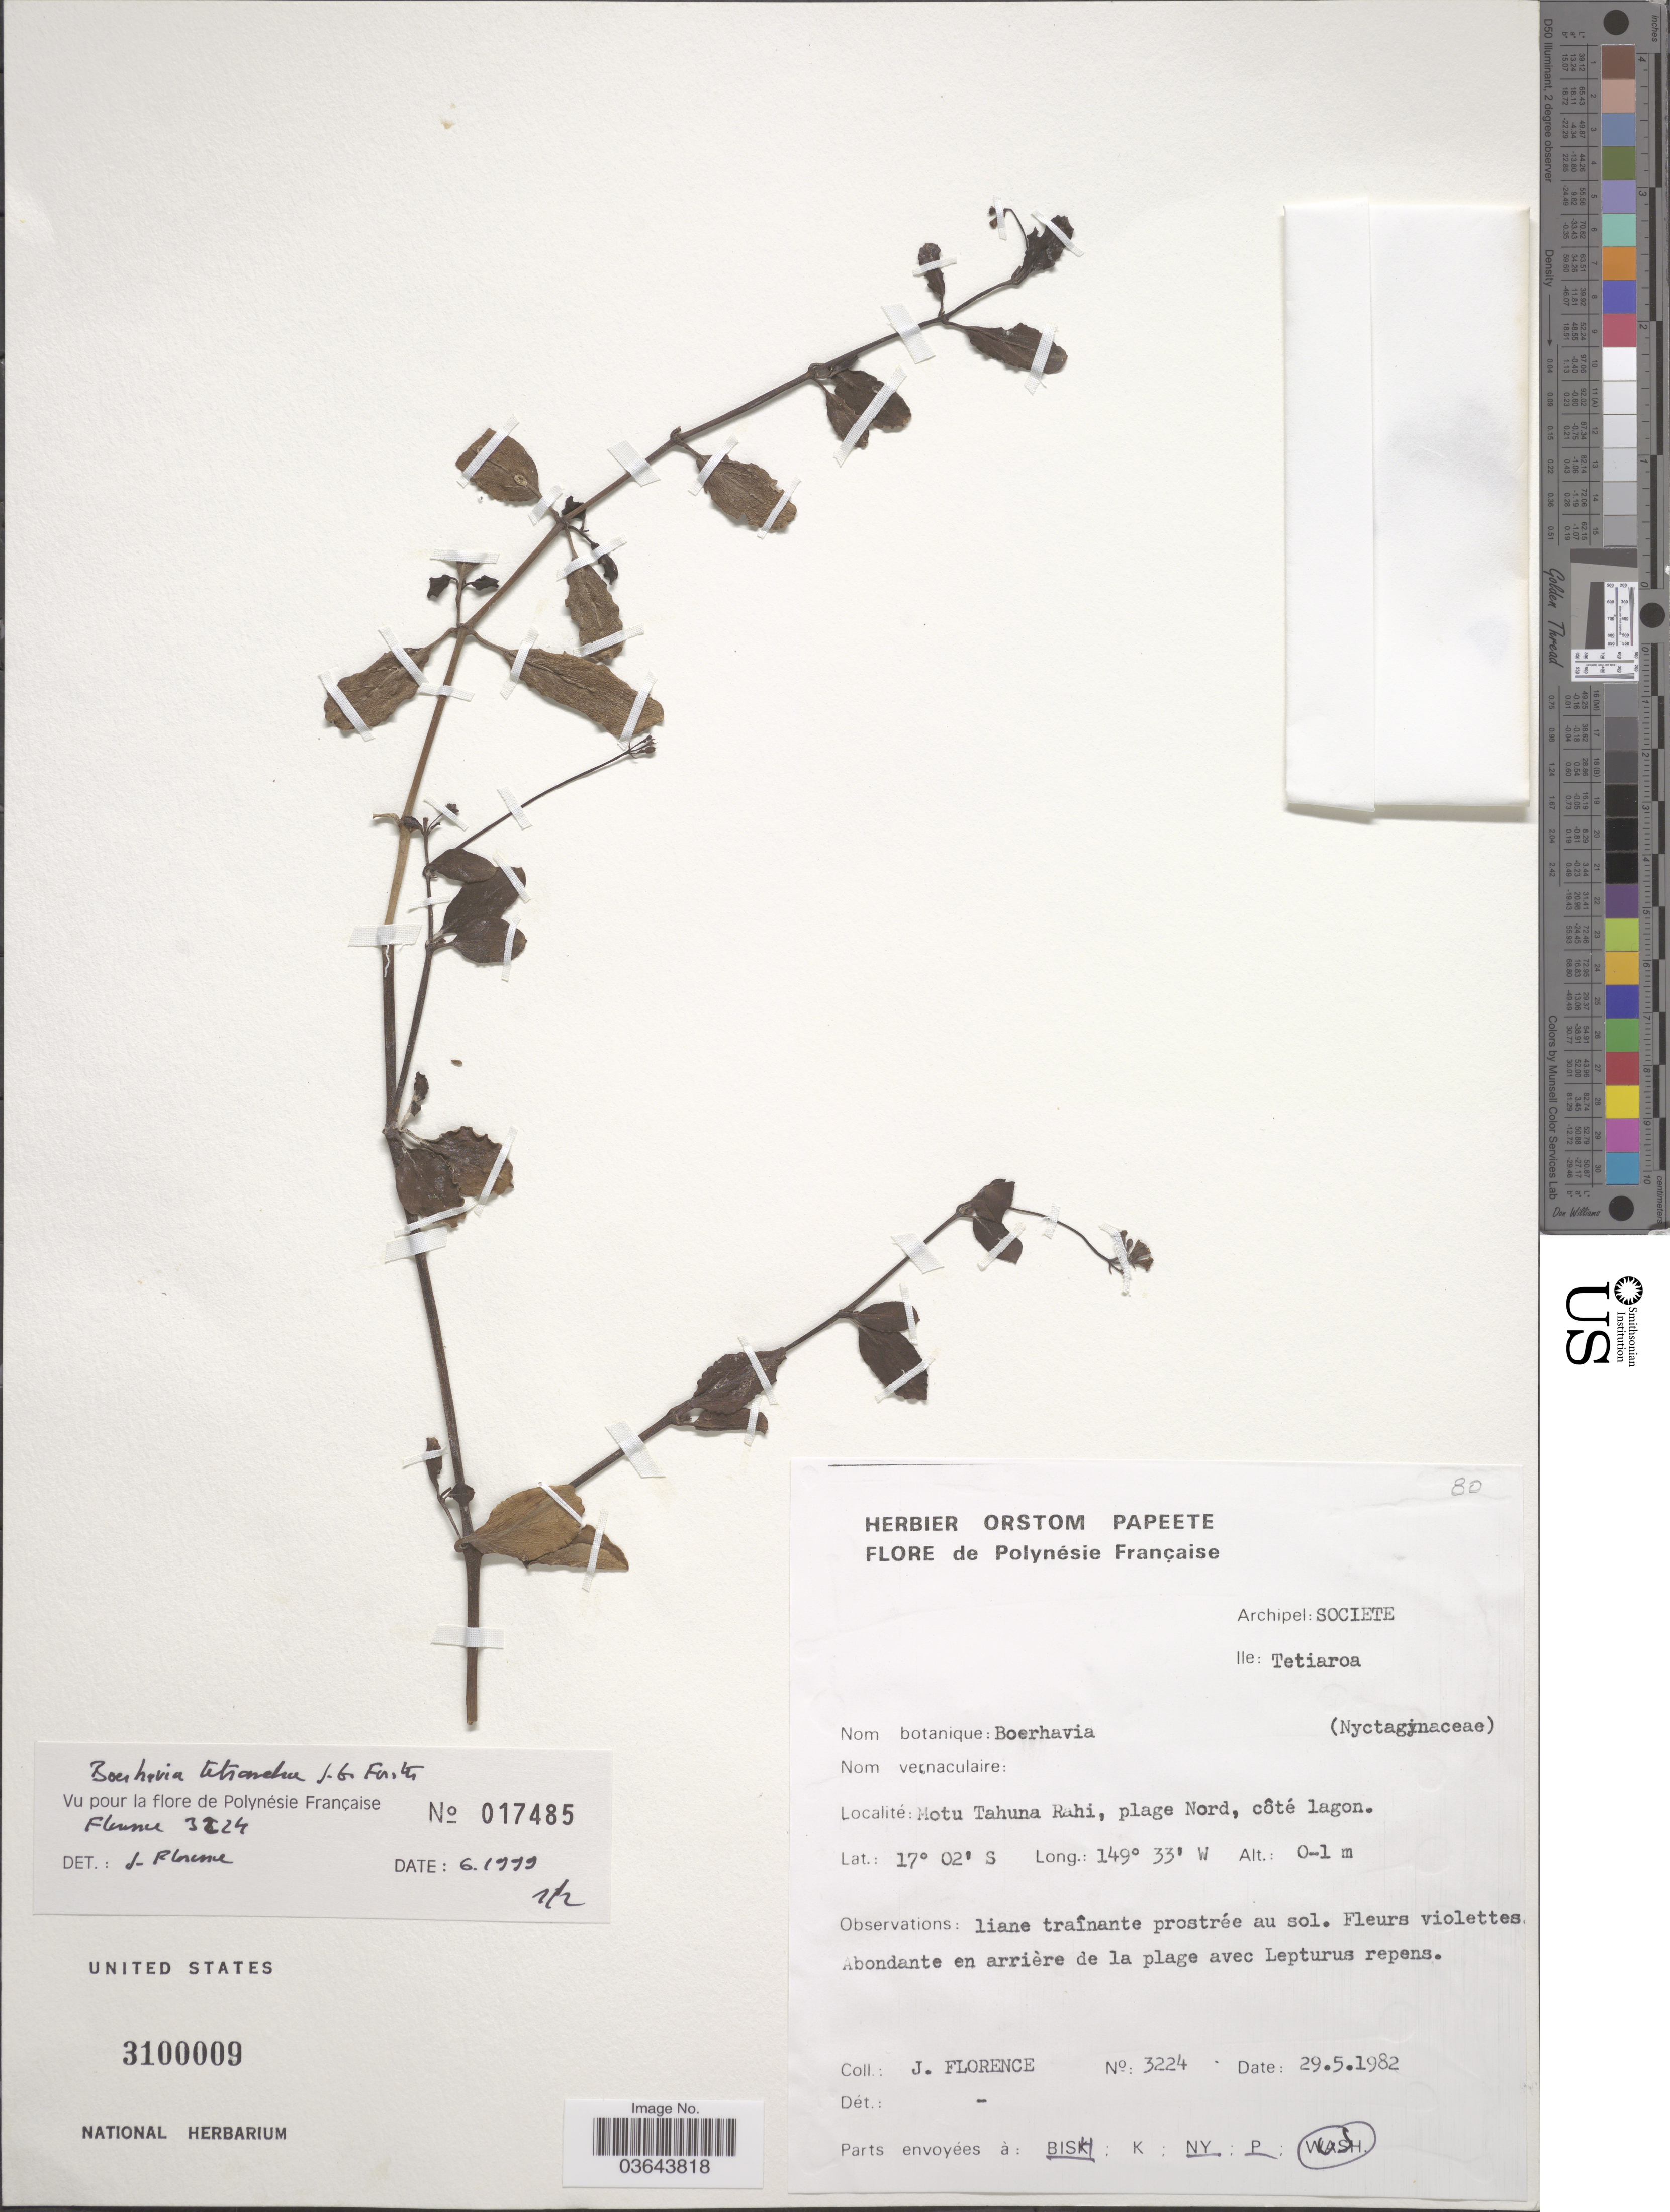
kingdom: Plantae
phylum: Tracheophyta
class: Magnoliopsida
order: Caryophyllales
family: Nyctaginaceae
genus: Boerhavia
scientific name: Boerhavia tetrandra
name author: G. Forst.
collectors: J. Florence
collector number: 3224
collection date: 1982-05-29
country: French Polynesia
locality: Arhipel: Societe. Ile: Tetiaroa. Motu Tahuna Rahi, plage Nord, côté lagon.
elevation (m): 0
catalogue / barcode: US 3100009